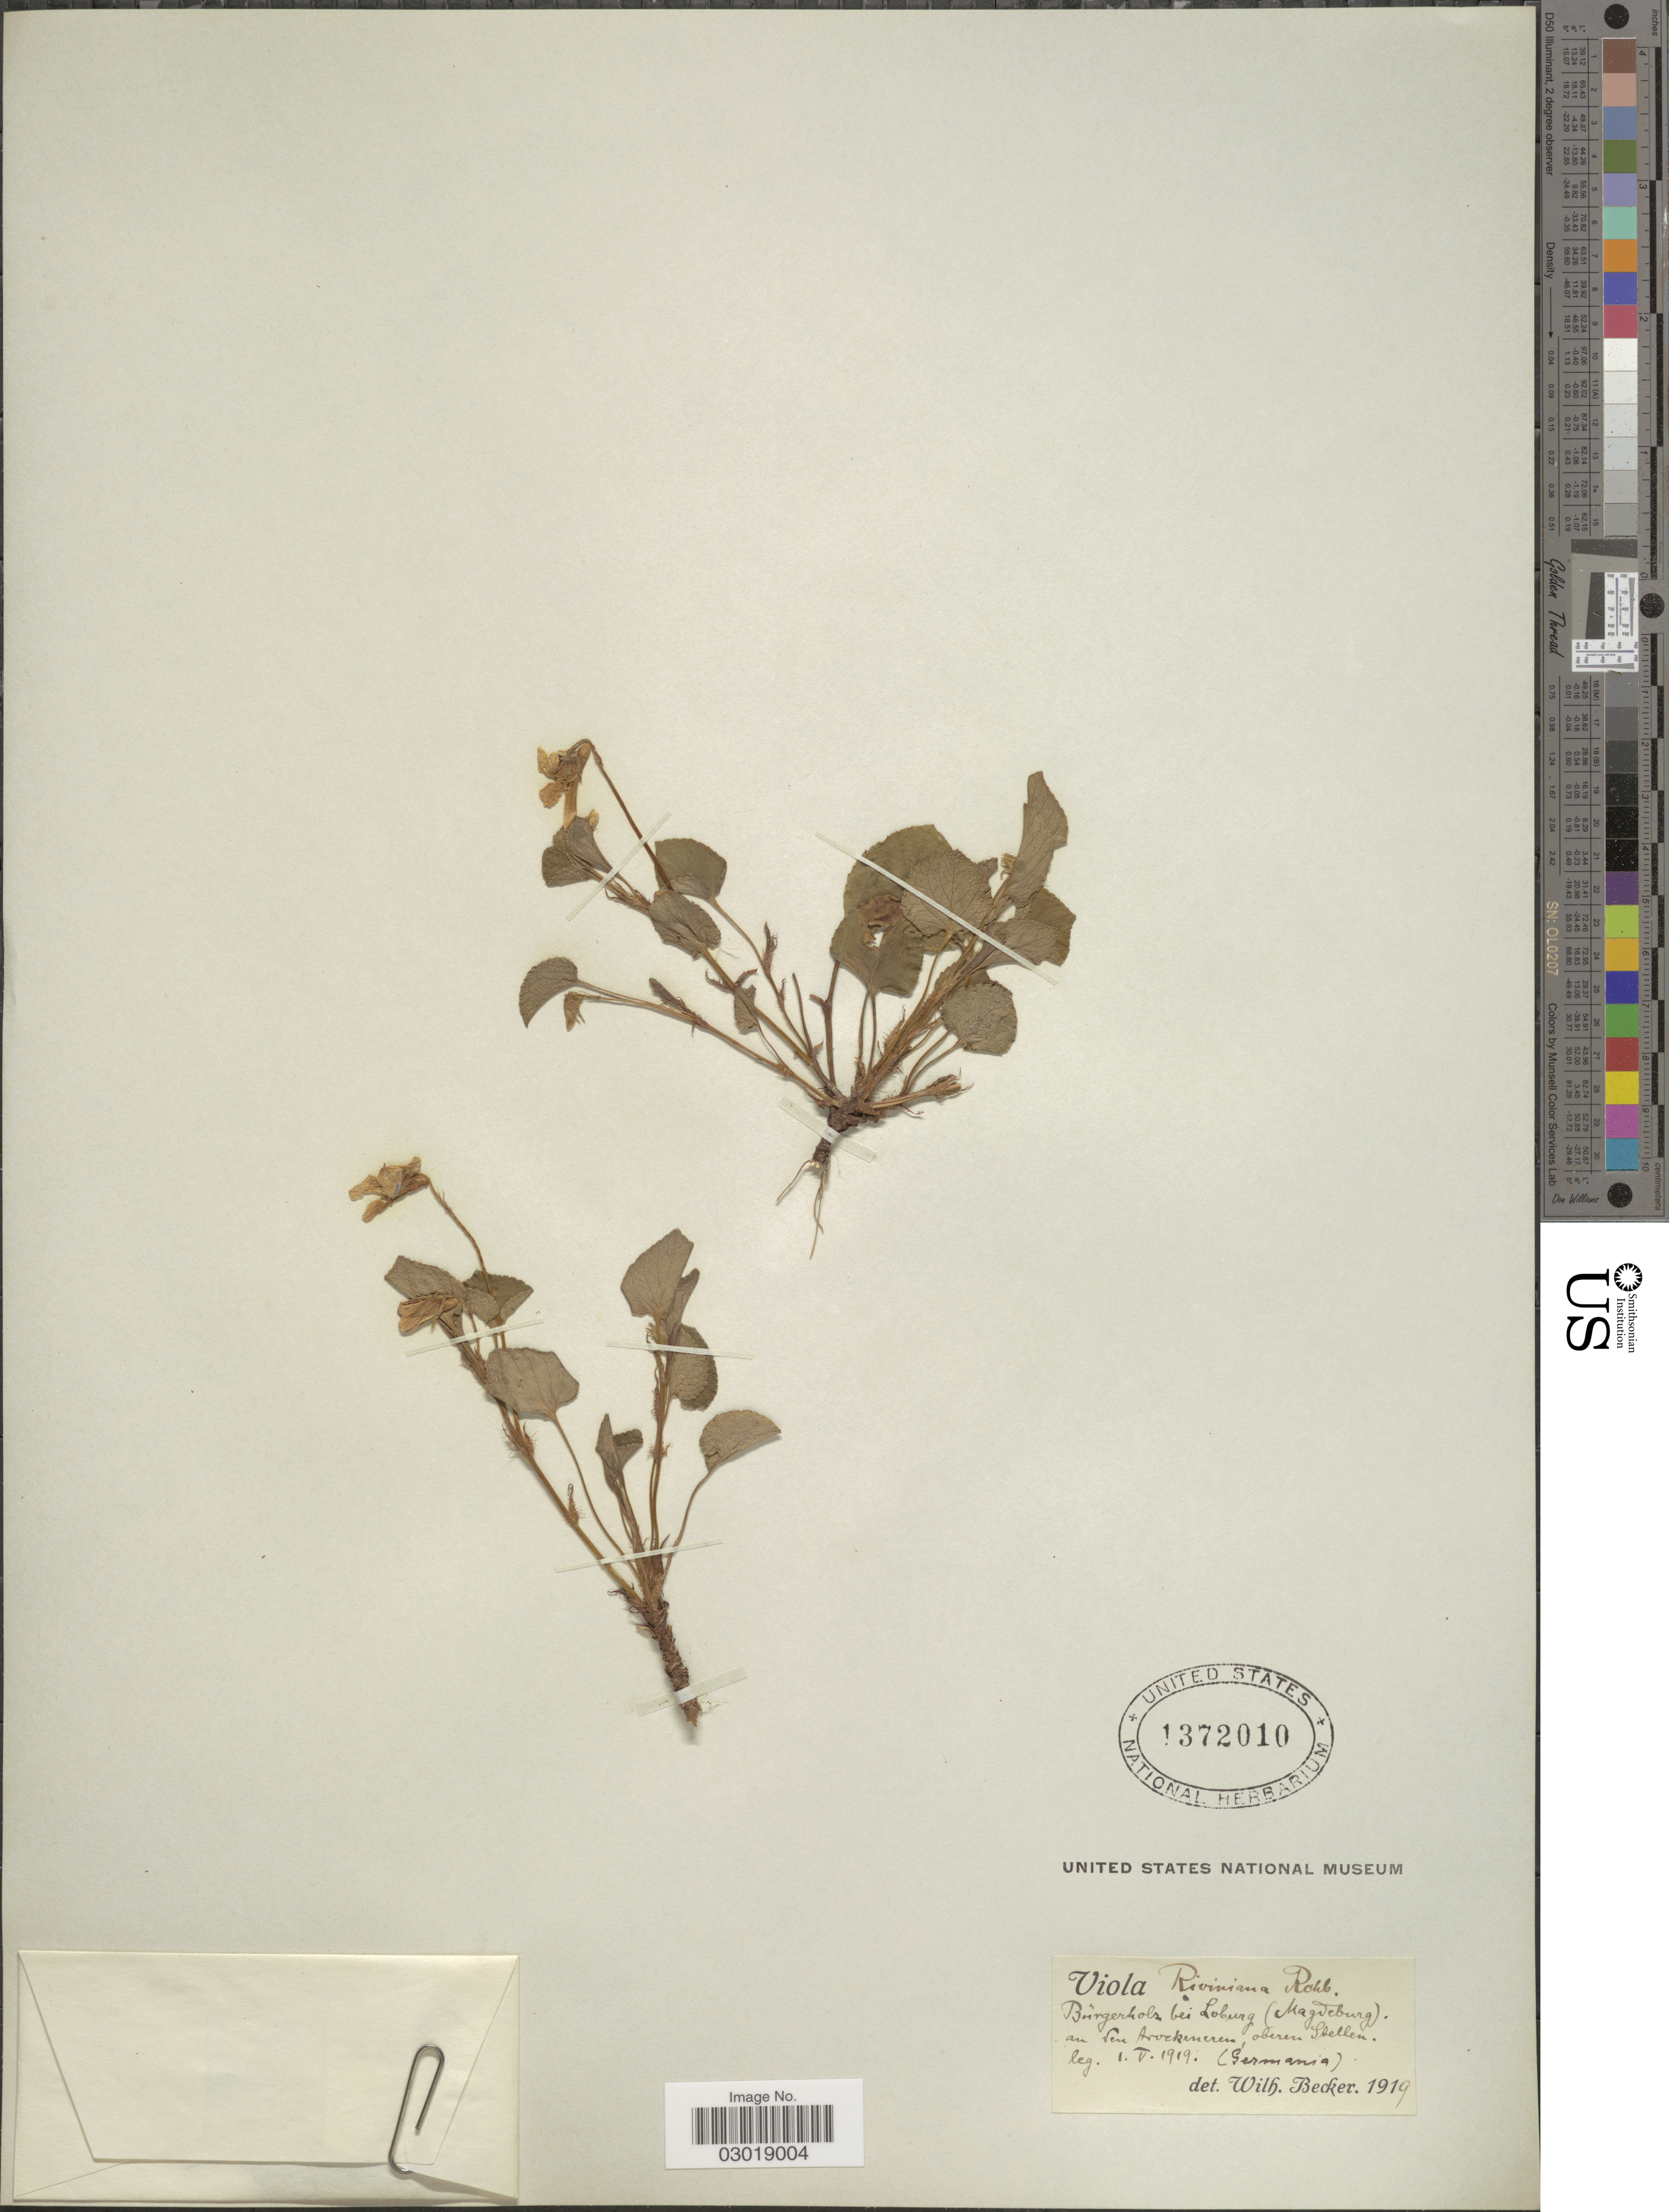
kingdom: Plantae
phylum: Tracheophyta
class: Magnoliopsida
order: Malpighiales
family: Violaceae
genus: Viola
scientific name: Viola riviniana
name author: Rchb.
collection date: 1919-05-01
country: Germany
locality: Bürgerholz bei Loburg (Magdeburg) an den Arockeneren [interpreted] oberen Stellen.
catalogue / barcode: US 1372010